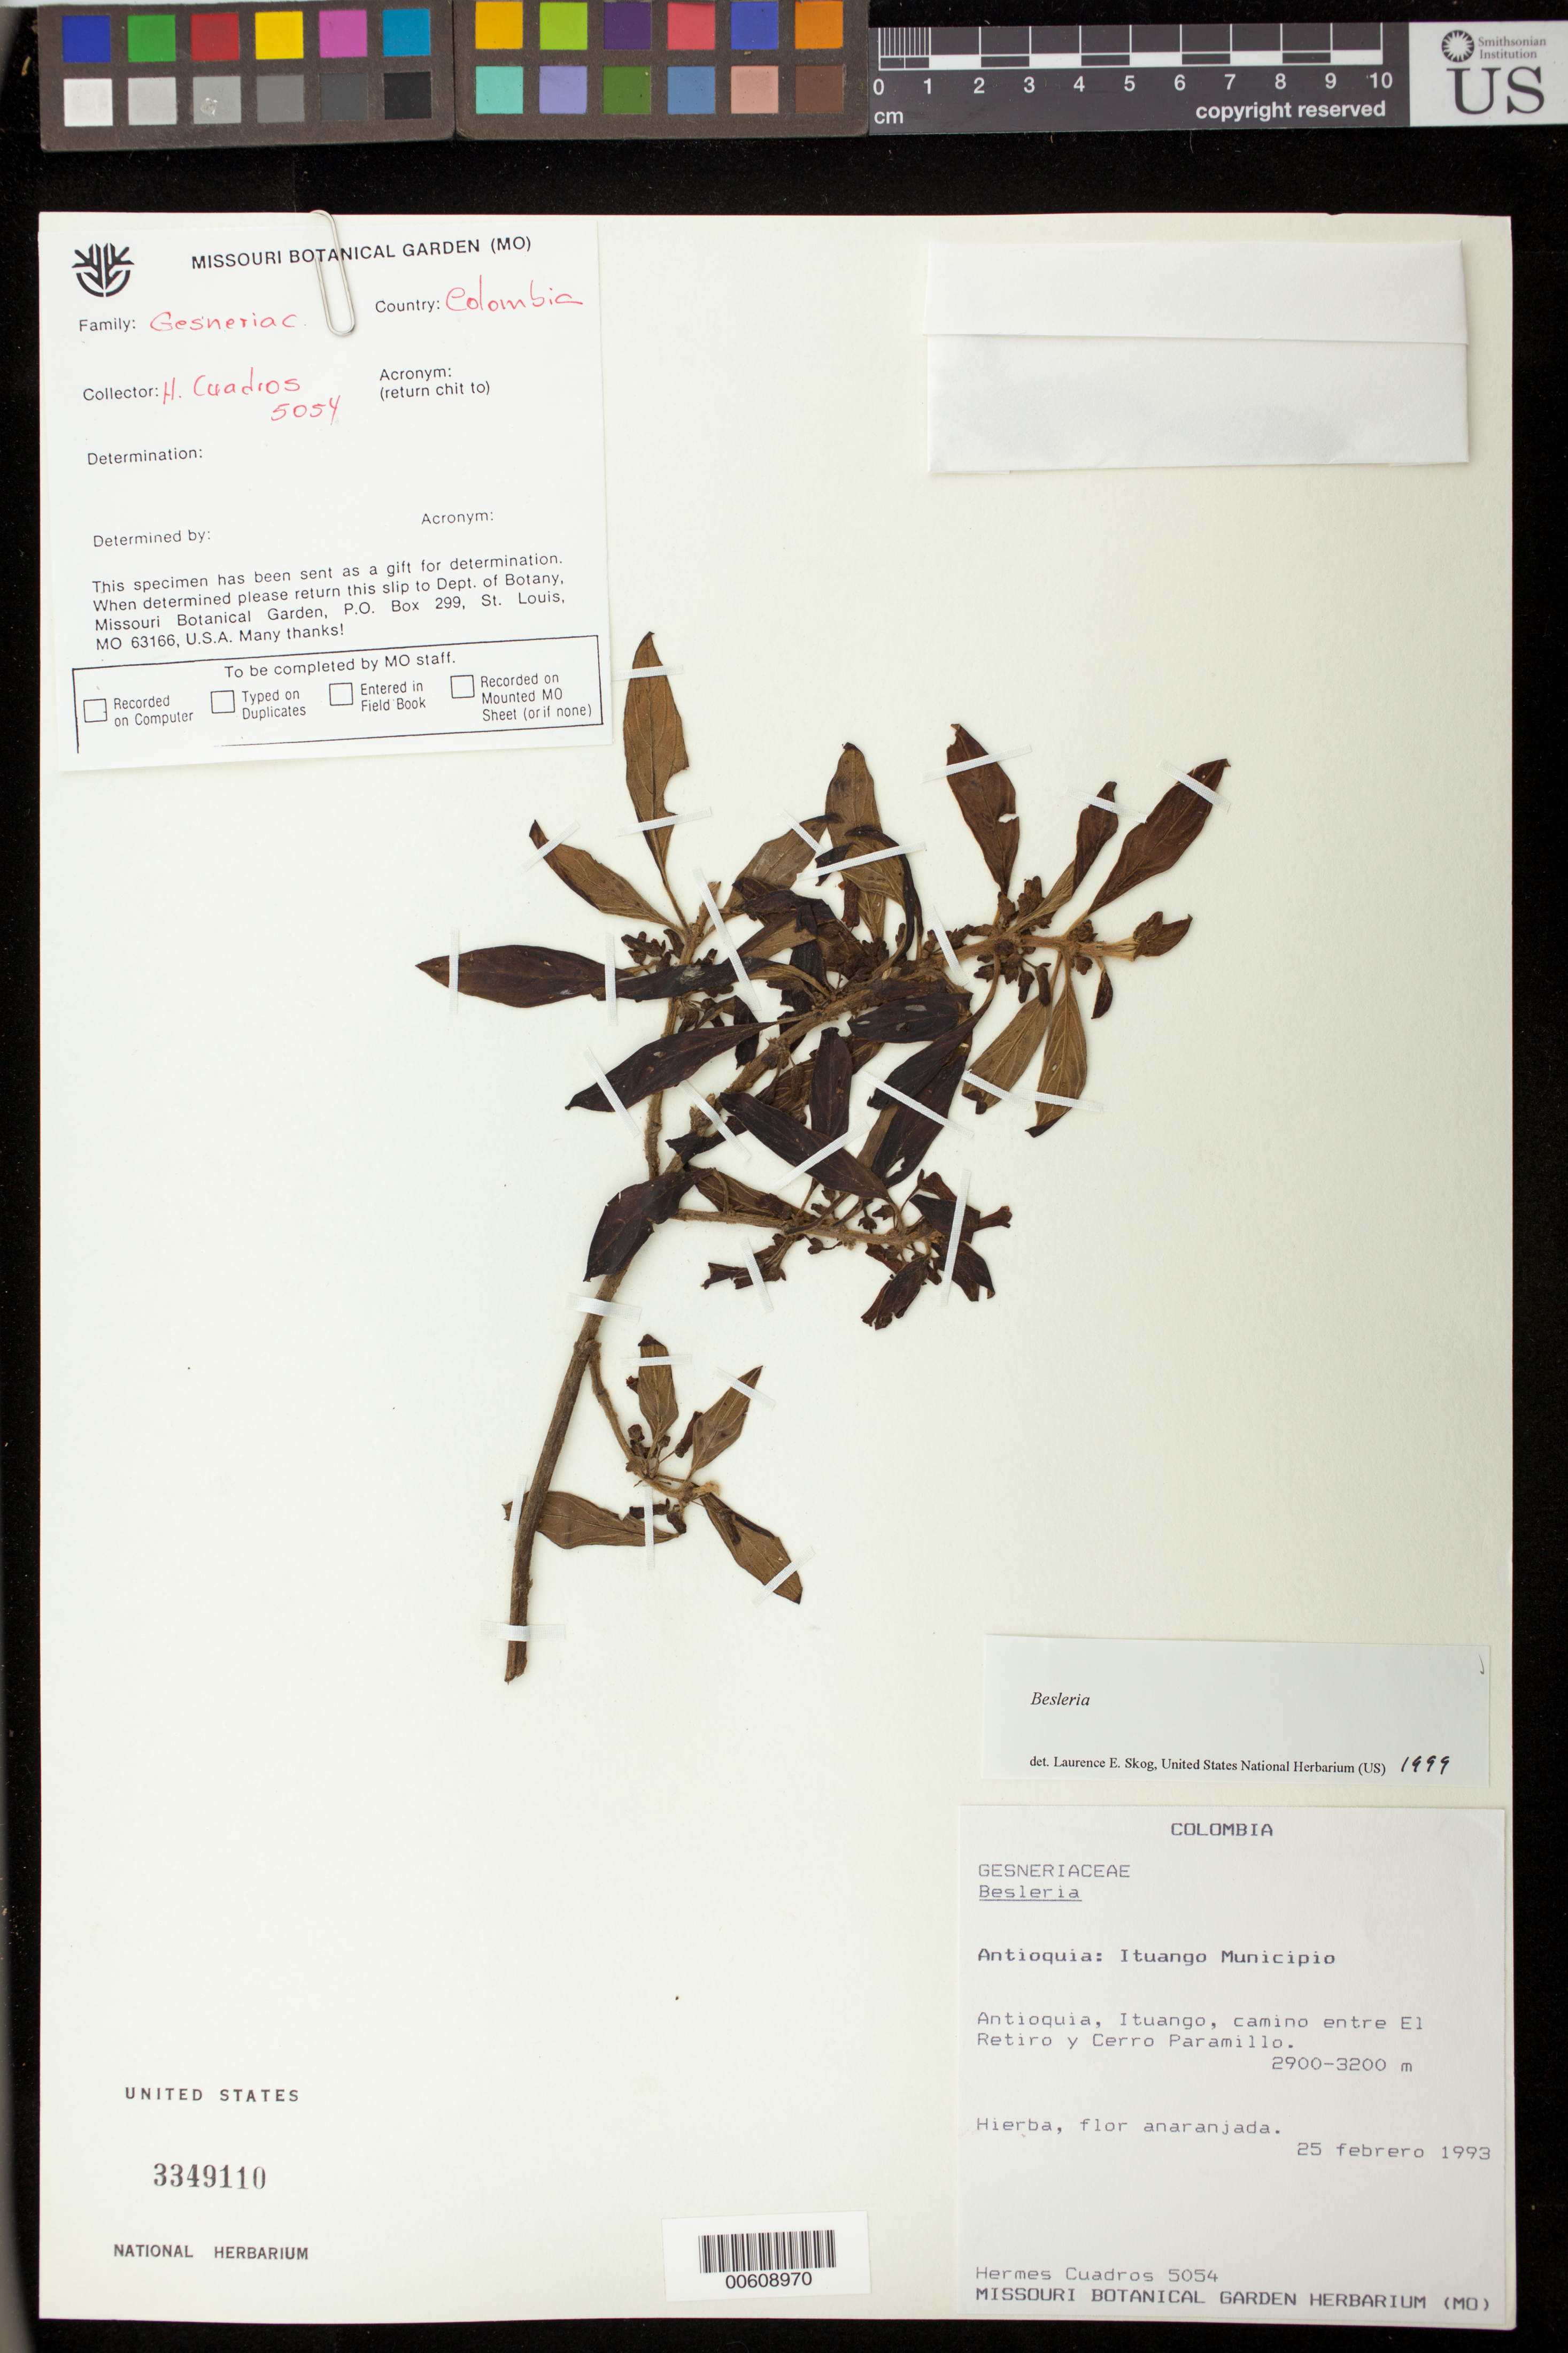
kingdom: Plantae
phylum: Tracheophyta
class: Magnoliopsida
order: Lamiales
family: Gesneriaceae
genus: Besleria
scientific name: Besleria sp.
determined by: Skog, Laurence E.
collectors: H. Cuadros V.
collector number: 5054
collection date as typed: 25 Feb 1993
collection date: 1993-02-25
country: Colombia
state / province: Antioquia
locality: Mpio. Ituango; camino entre El Retiro y Cerro Paramillo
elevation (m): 2900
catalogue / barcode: US 3349110